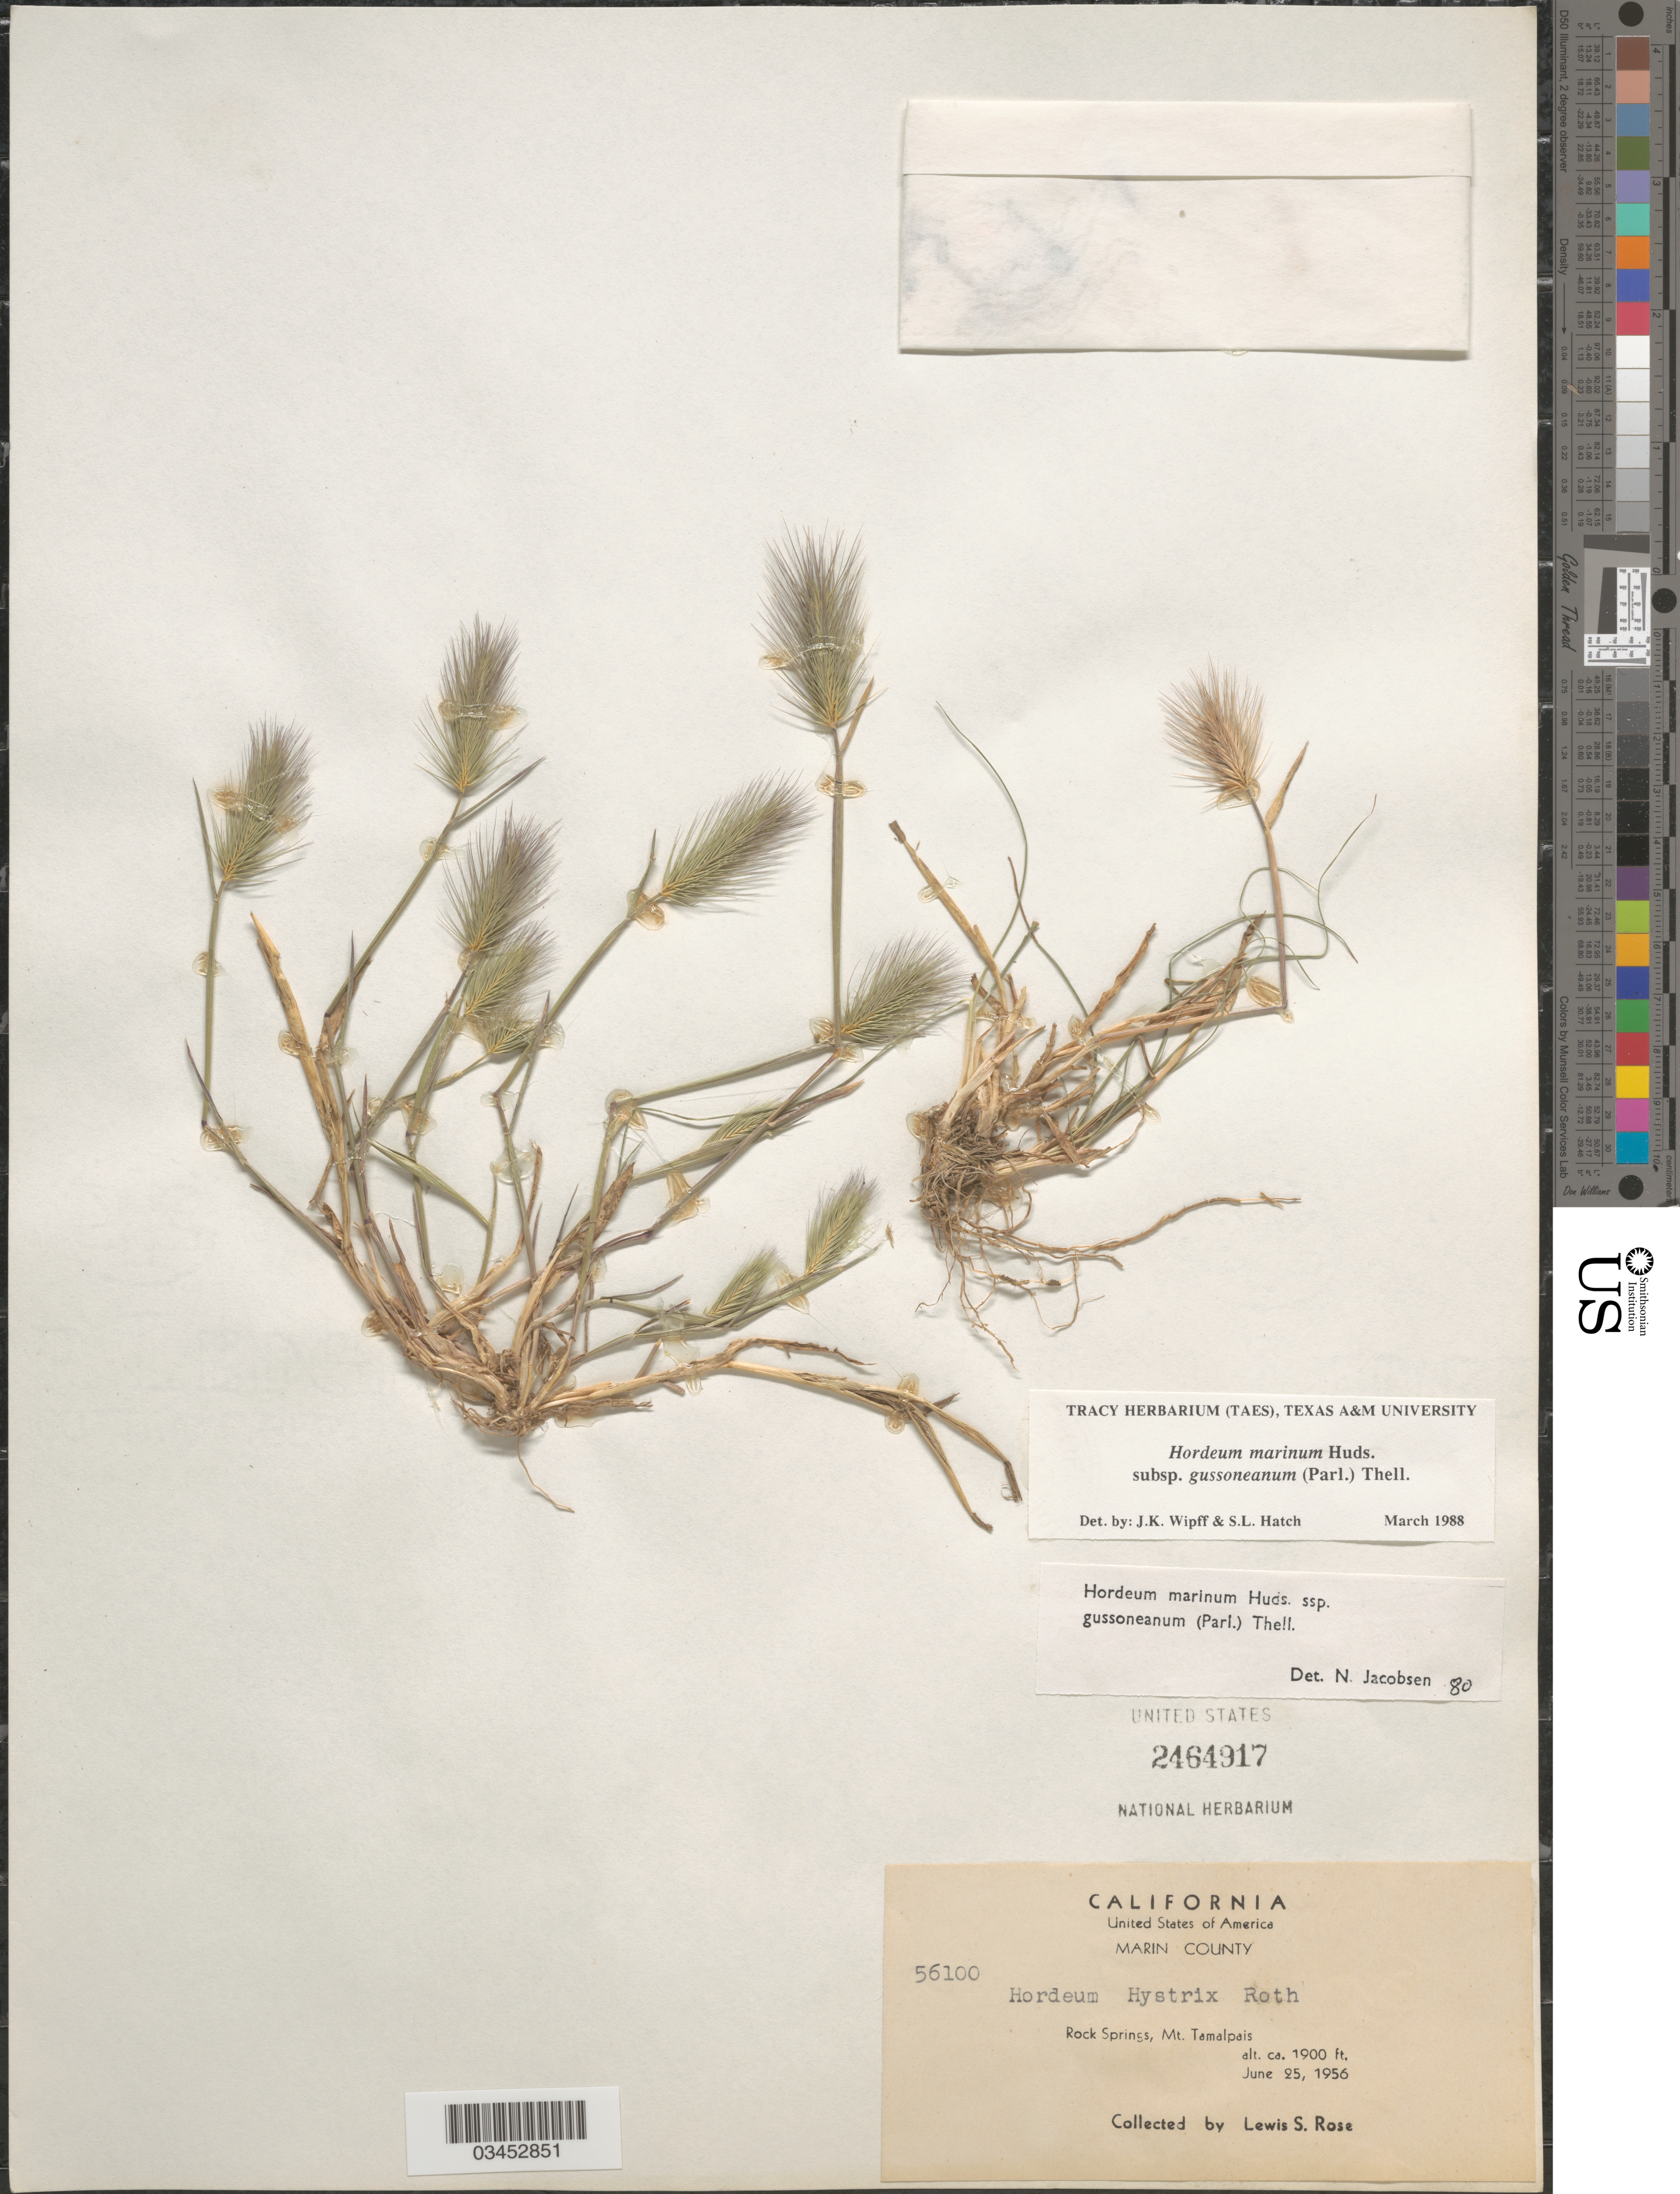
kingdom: Plantae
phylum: Tracheophyta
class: Liliopsida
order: Poales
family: Poaceae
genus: Hordeum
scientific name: Hordeum marinum subsp. gussoneanum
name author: (Parl.) Thell.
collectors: L. S. Rose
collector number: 56100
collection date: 1956-06-25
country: United States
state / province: California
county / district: Marin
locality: Marin County. Rock Springs, Mt. Tamalpais.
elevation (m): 579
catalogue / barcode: US 2464917